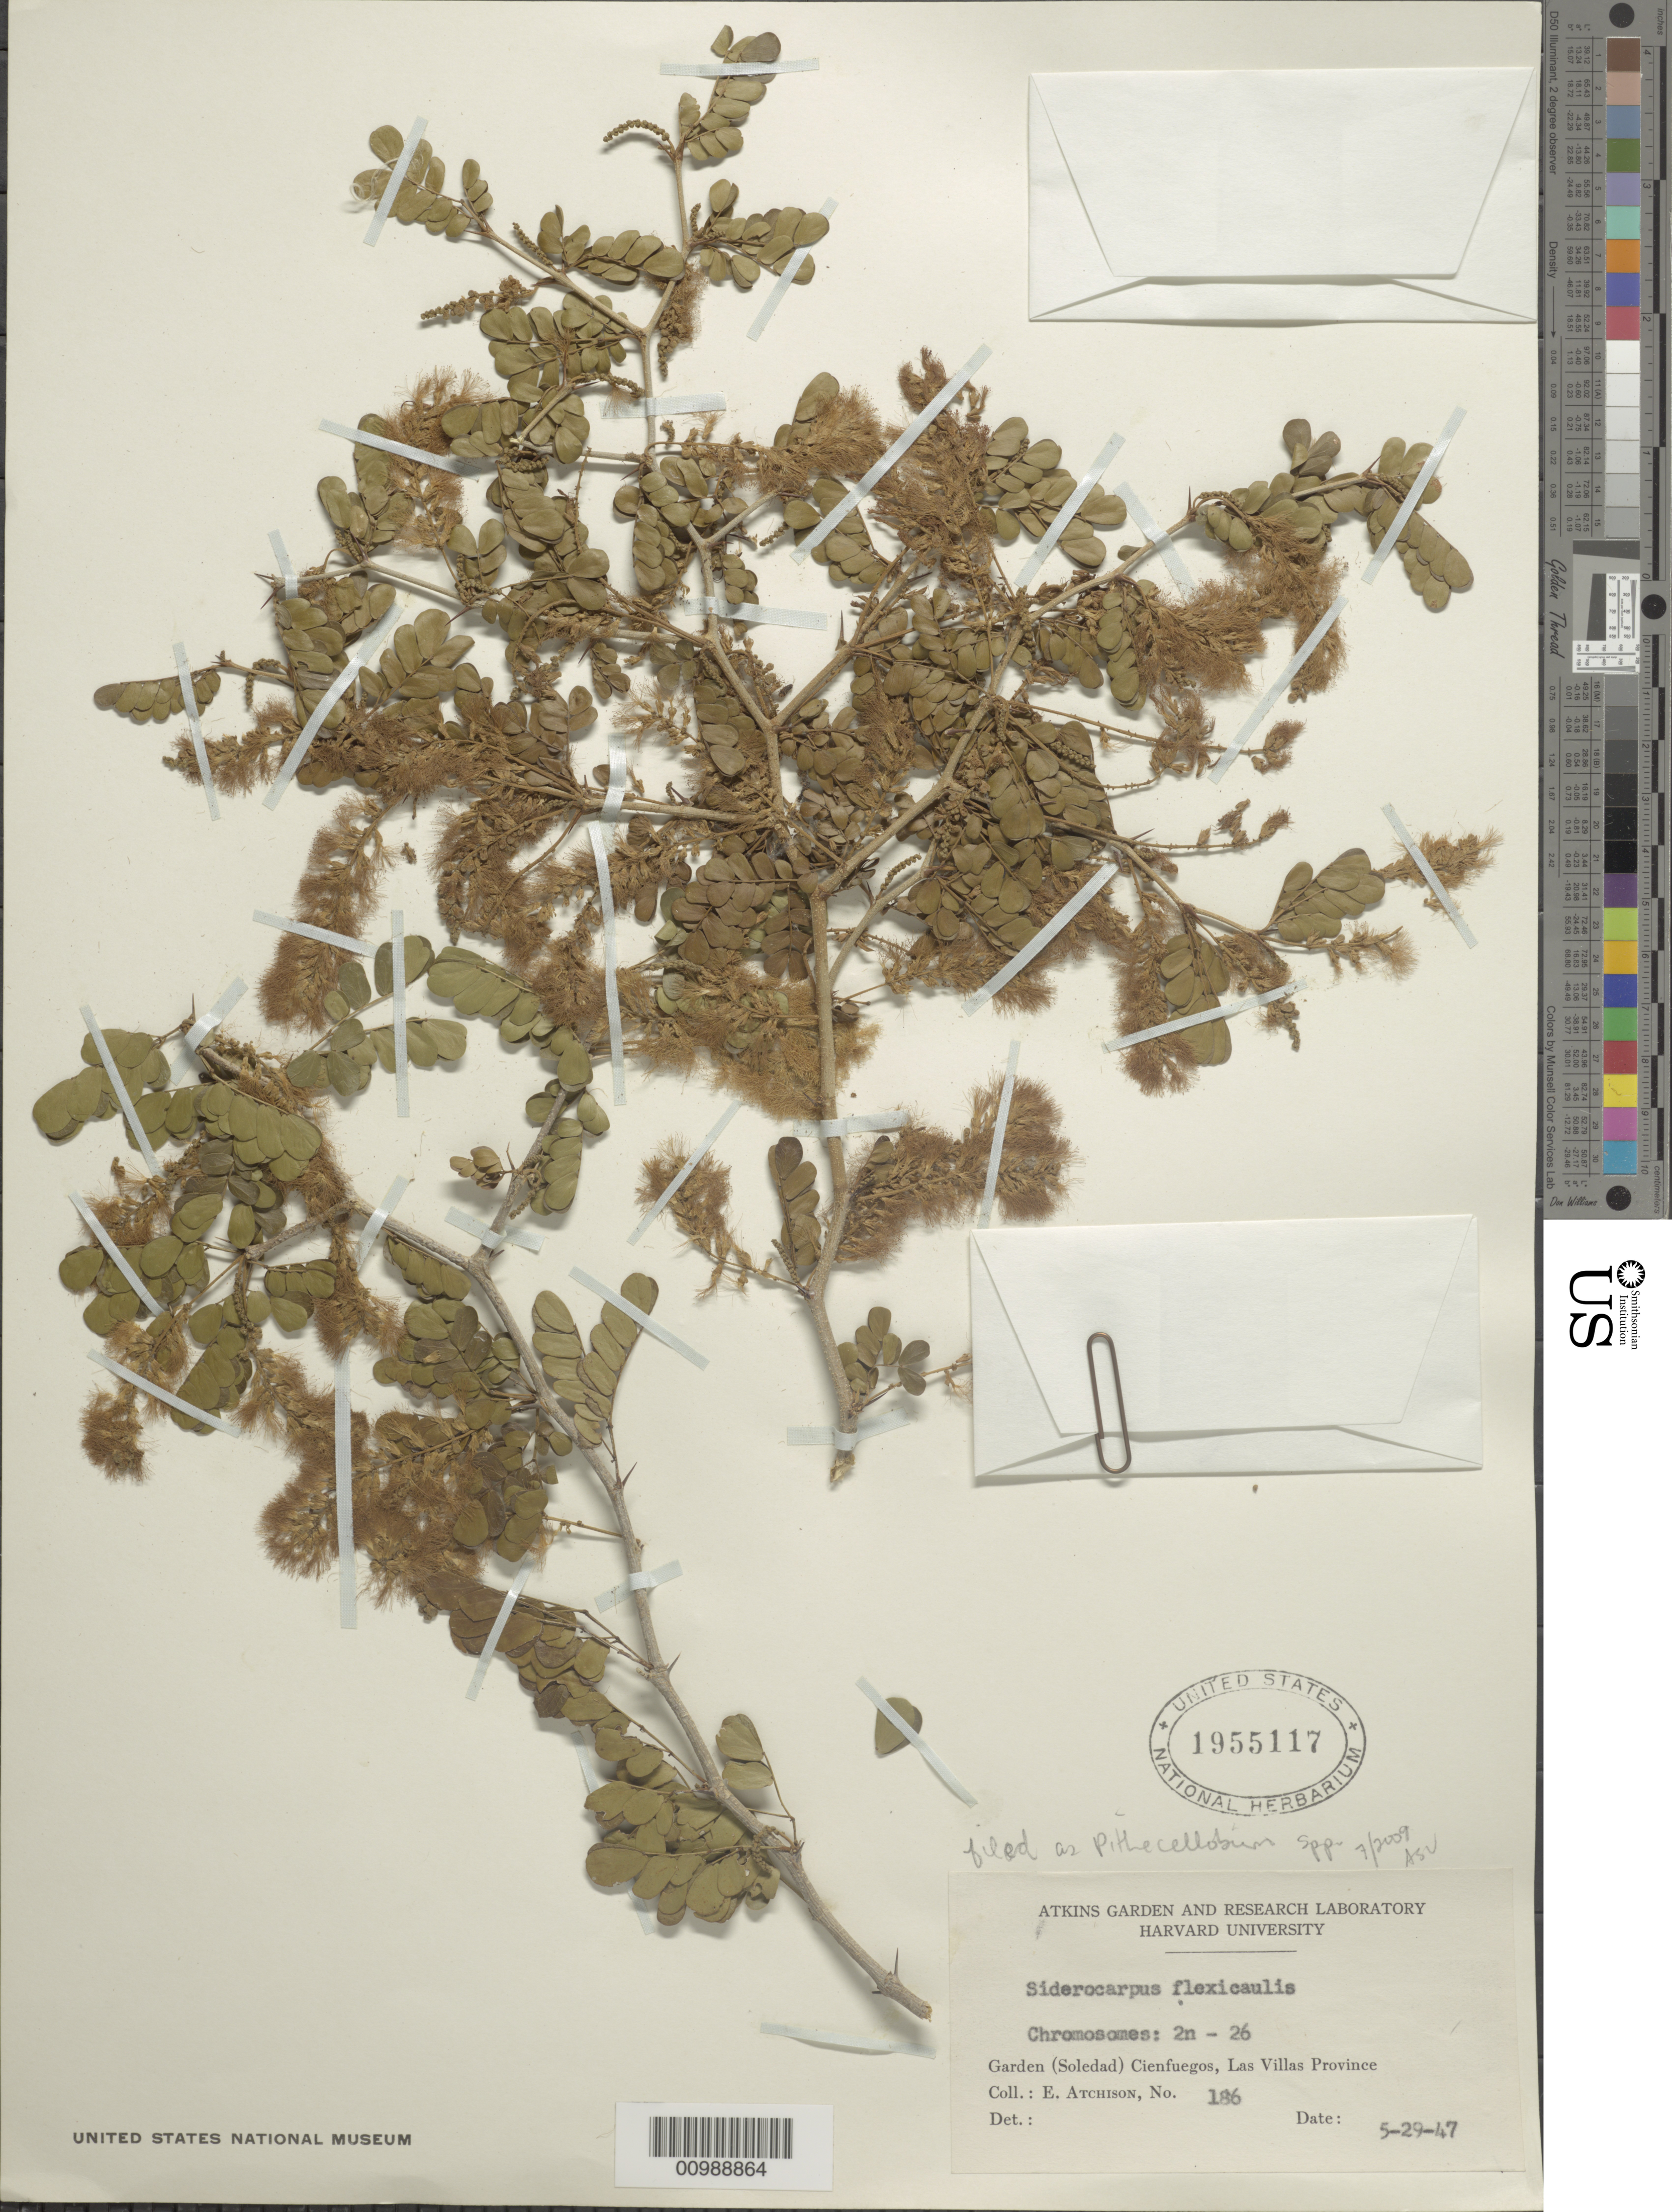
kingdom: Plantae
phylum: Tracheophyta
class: Magnoliopsida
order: Fabales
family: Fabaceae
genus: Pithecellobium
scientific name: Pithecellobium winzerlingii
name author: Britton & Rose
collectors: E. Atchison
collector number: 186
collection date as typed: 29 May 1947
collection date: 1947-05-29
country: Cuba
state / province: Cienfuegos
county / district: Cienfuegos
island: Cuba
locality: Soledad Garden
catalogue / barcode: US 1955117